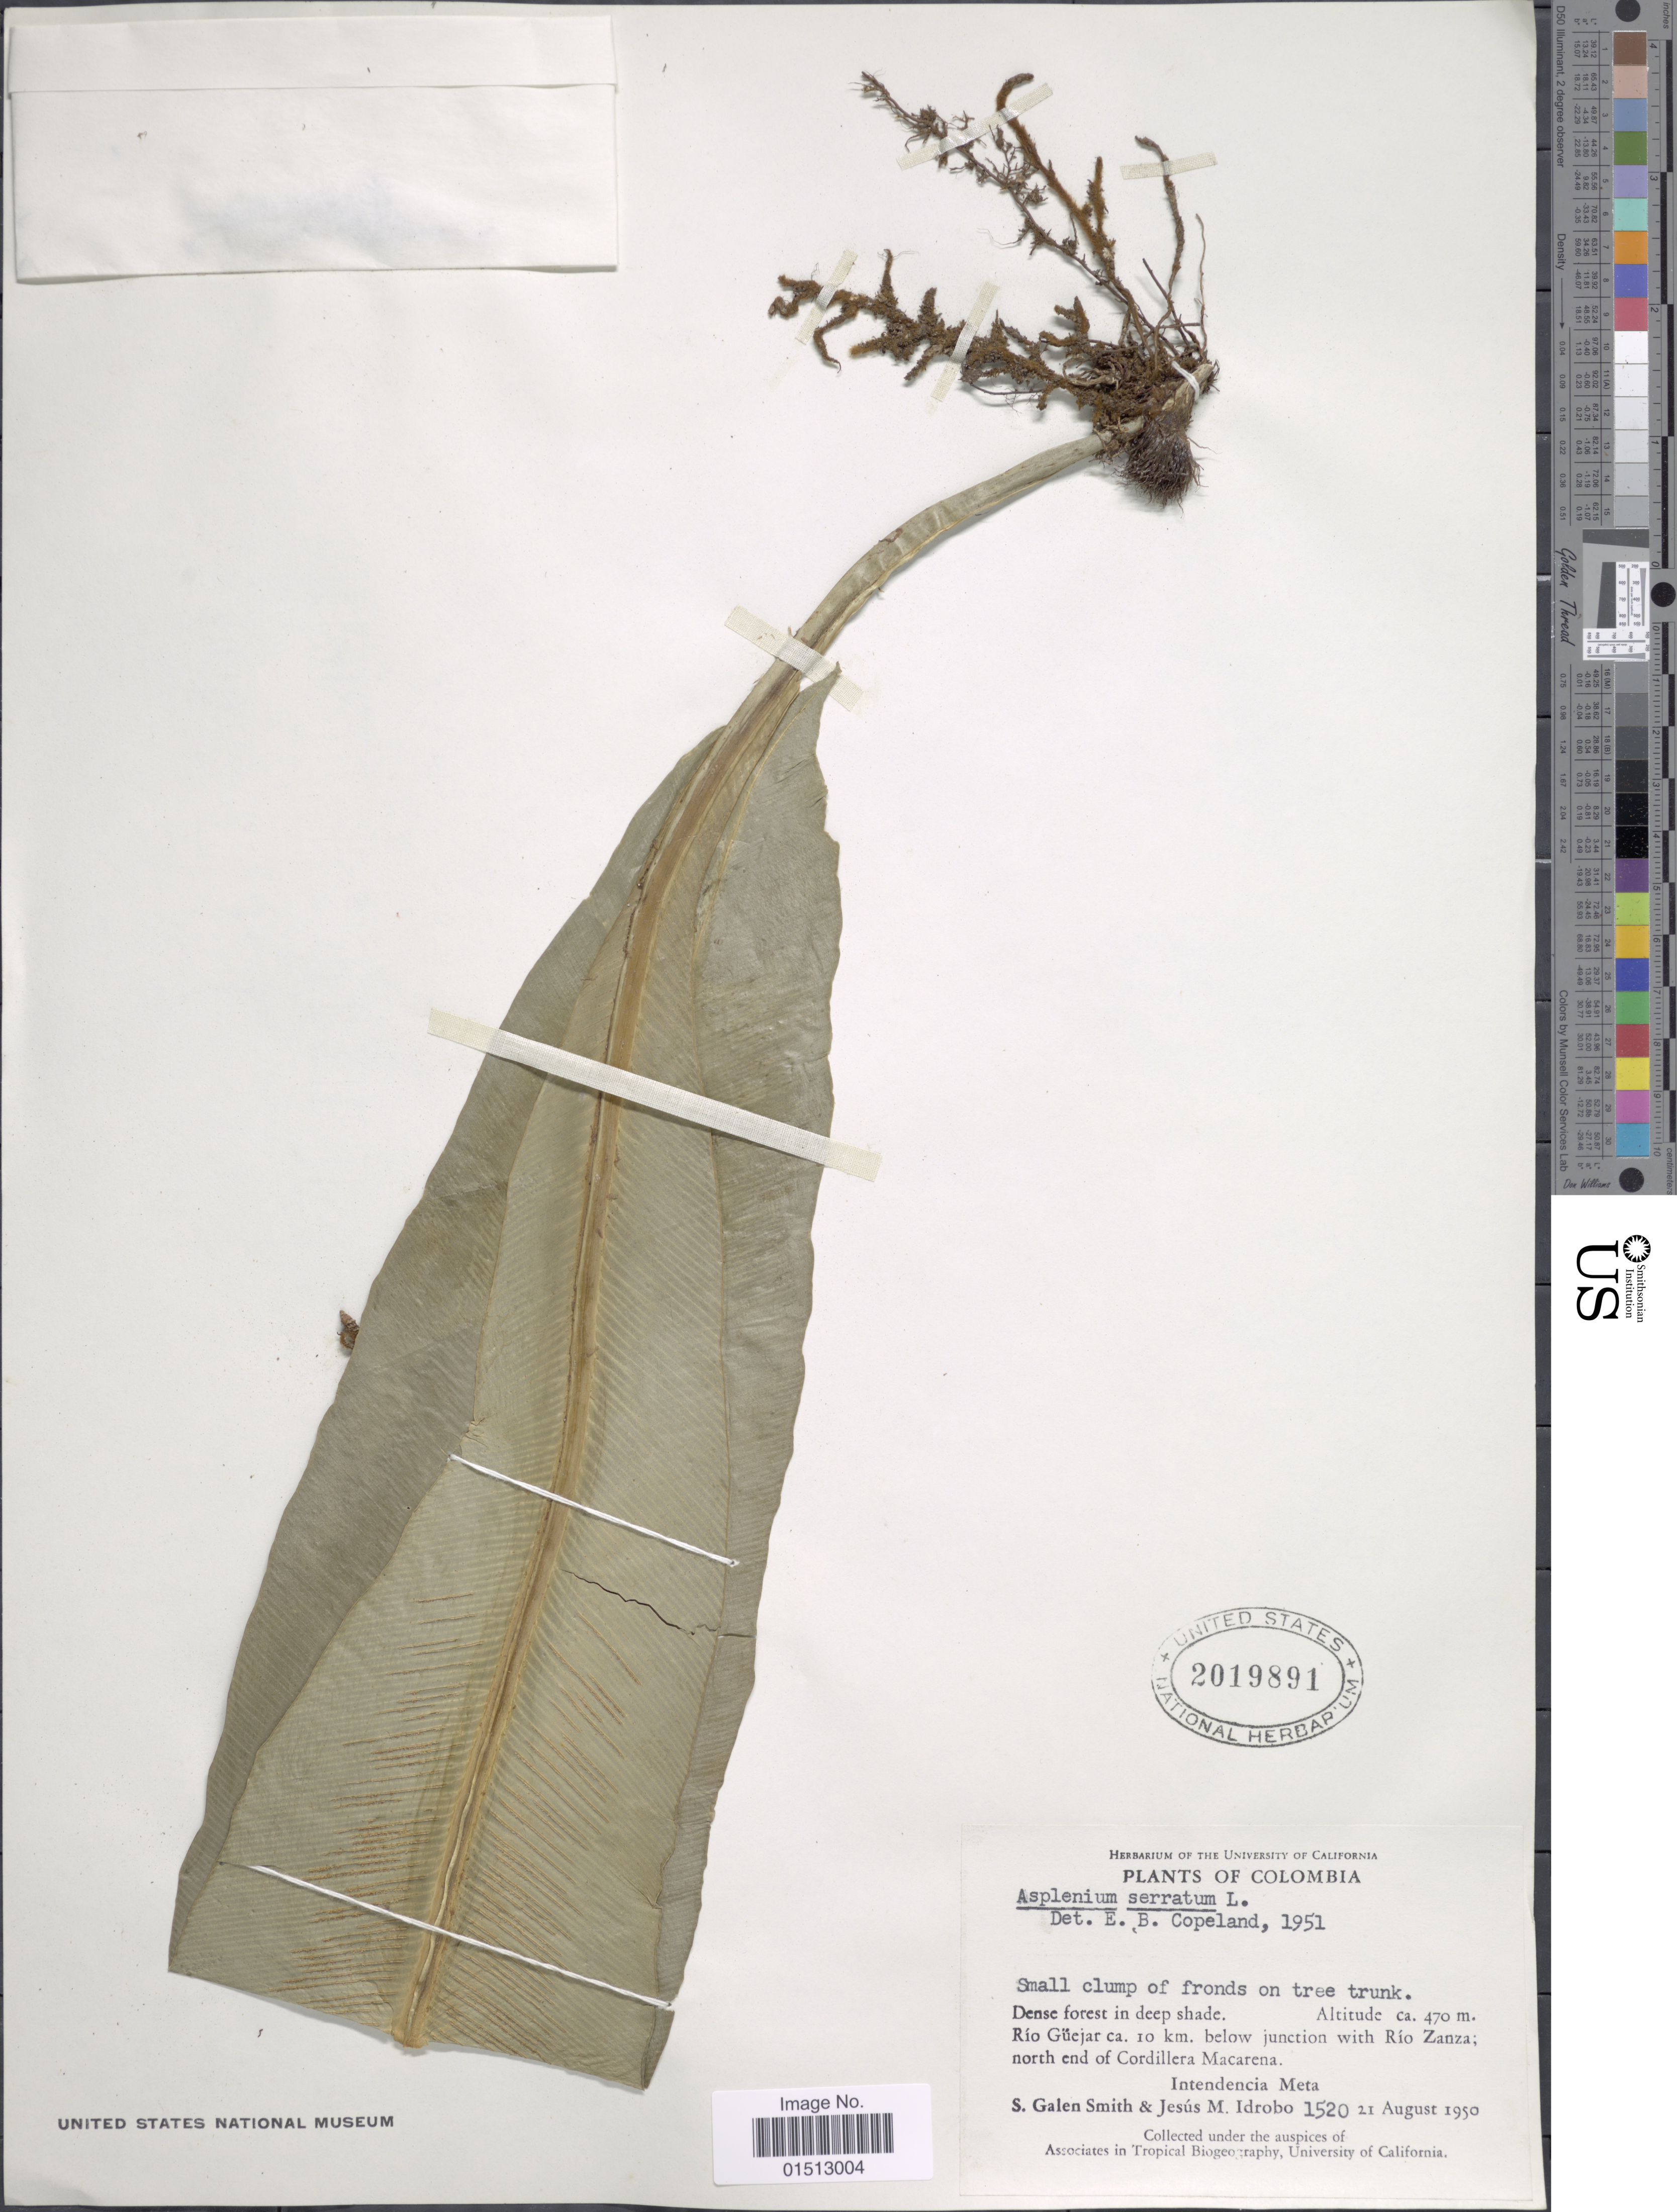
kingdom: Plantae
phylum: Tracheophyta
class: Polypodiopsida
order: Polypodiales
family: Aspleniaceae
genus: Asplenium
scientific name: Asplenium serratum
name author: L.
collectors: S. G. Smith & J. M. Idrobo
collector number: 1520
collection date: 1950-08-21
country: Colombia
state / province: Meta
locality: Colombia, Rio Guejar ca. 10 km. below junction with Rio Zanza; north end of Cordillera Macarena. Intendencia Meta.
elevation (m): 470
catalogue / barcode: US 2019891